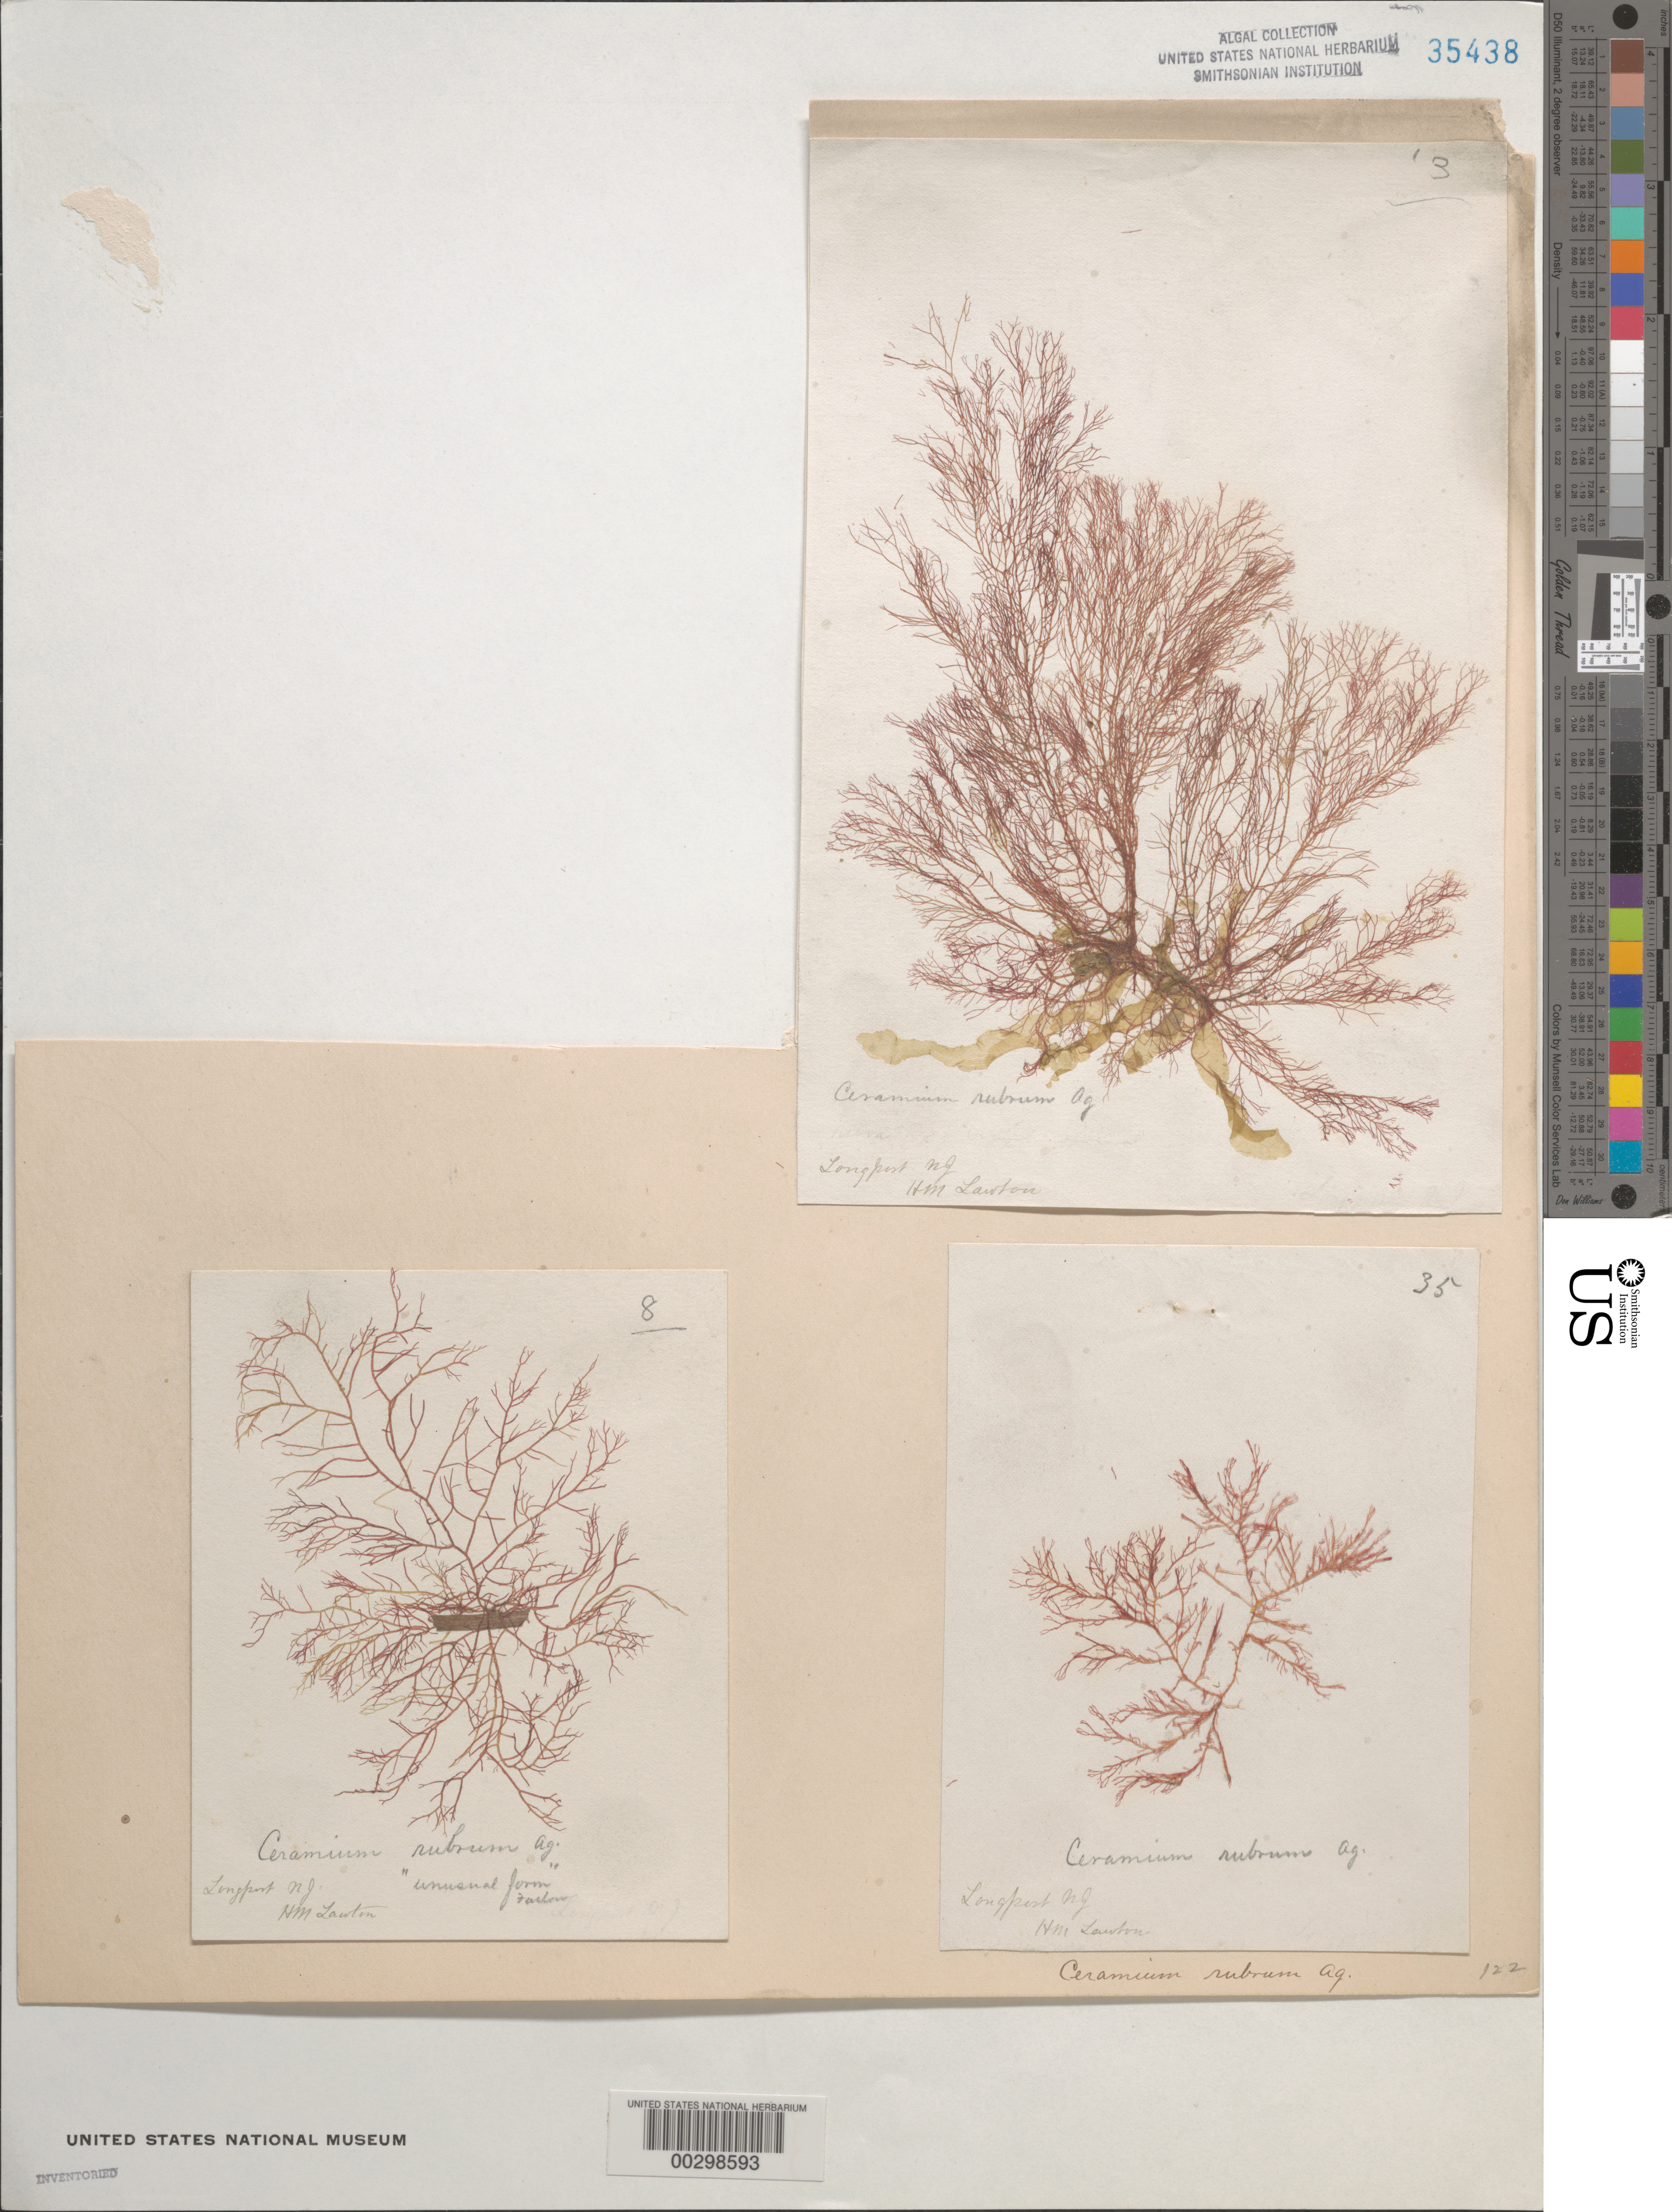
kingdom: Plantae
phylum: Rhodophyta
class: Florideophyceae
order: Ceramiales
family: Ceramiaceae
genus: Ceramium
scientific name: Ceramium rubrum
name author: C. Agardh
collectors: H. Lawton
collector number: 3 & 8 & 35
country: United States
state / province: New Jersey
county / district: Atlantic County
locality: Longport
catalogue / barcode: US 35438